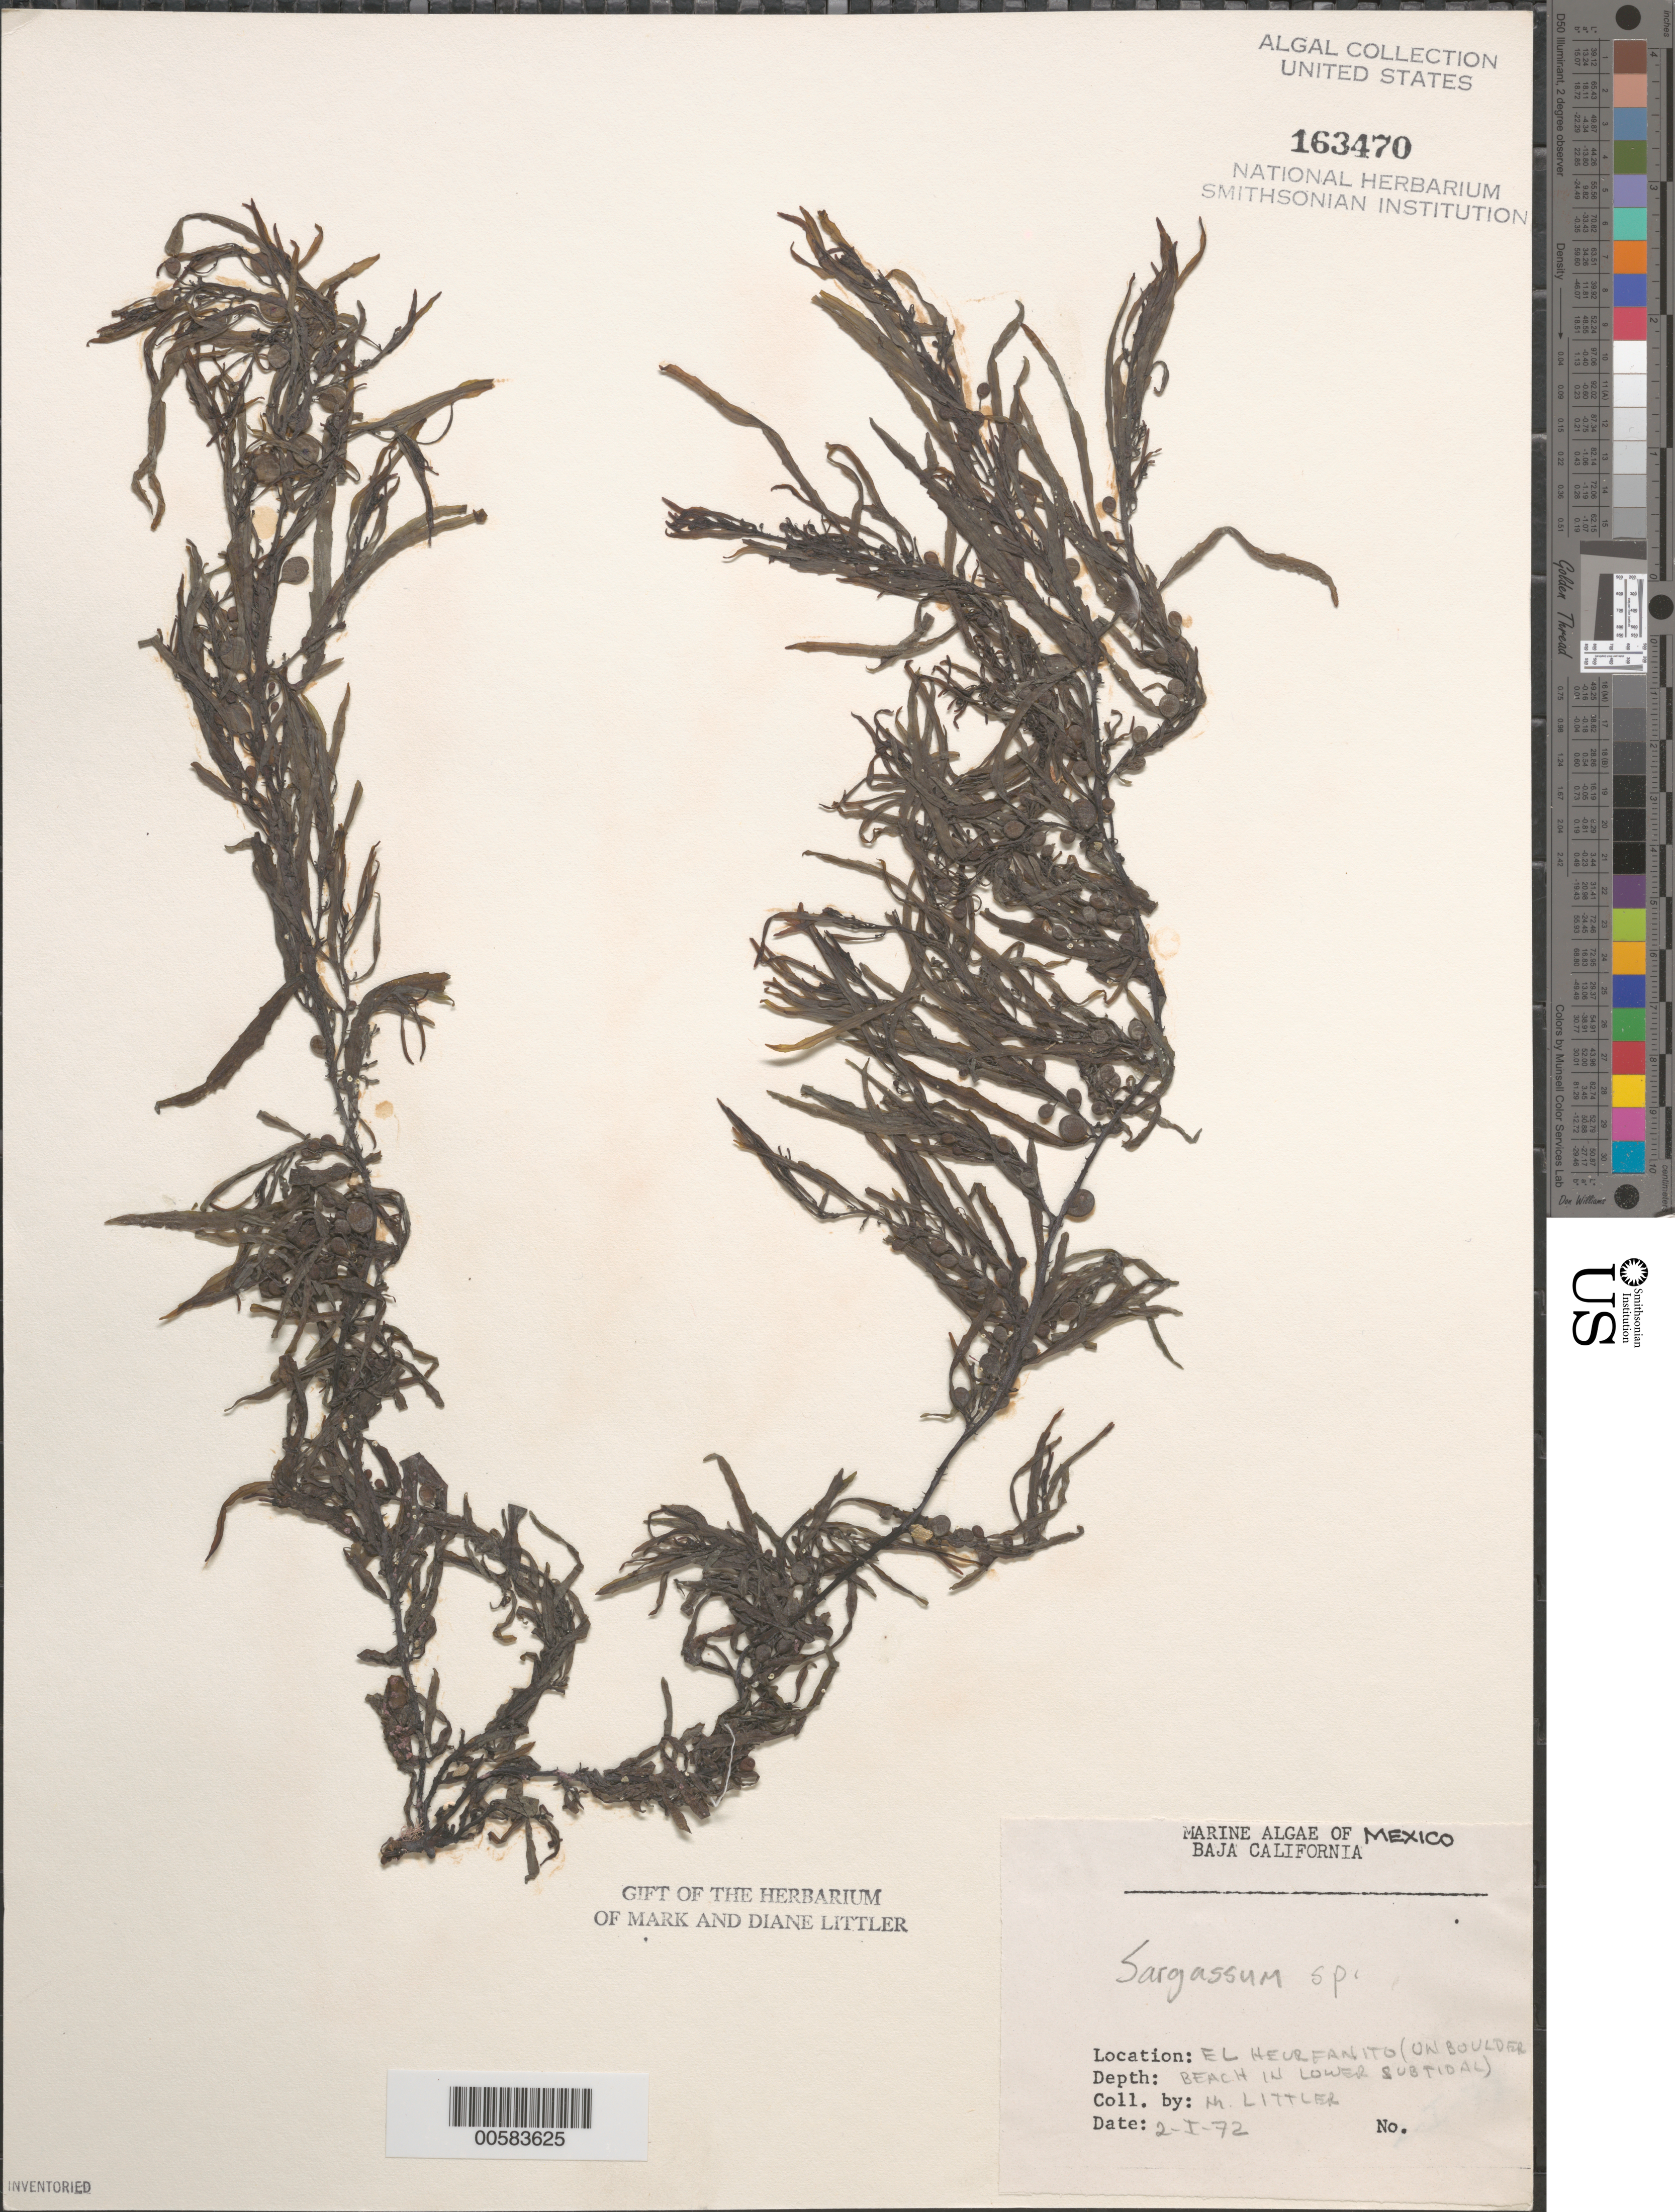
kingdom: Chromista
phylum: Ochrophyta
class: Phaeophyceae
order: Fucales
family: Sargassaceae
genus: Sargassum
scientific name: Sargassum sp.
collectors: M. M. Littler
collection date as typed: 02 Jan 1972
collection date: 1972-01-02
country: Mexico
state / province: Baja California Norte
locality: El Heurfanito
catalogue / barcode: US 163470